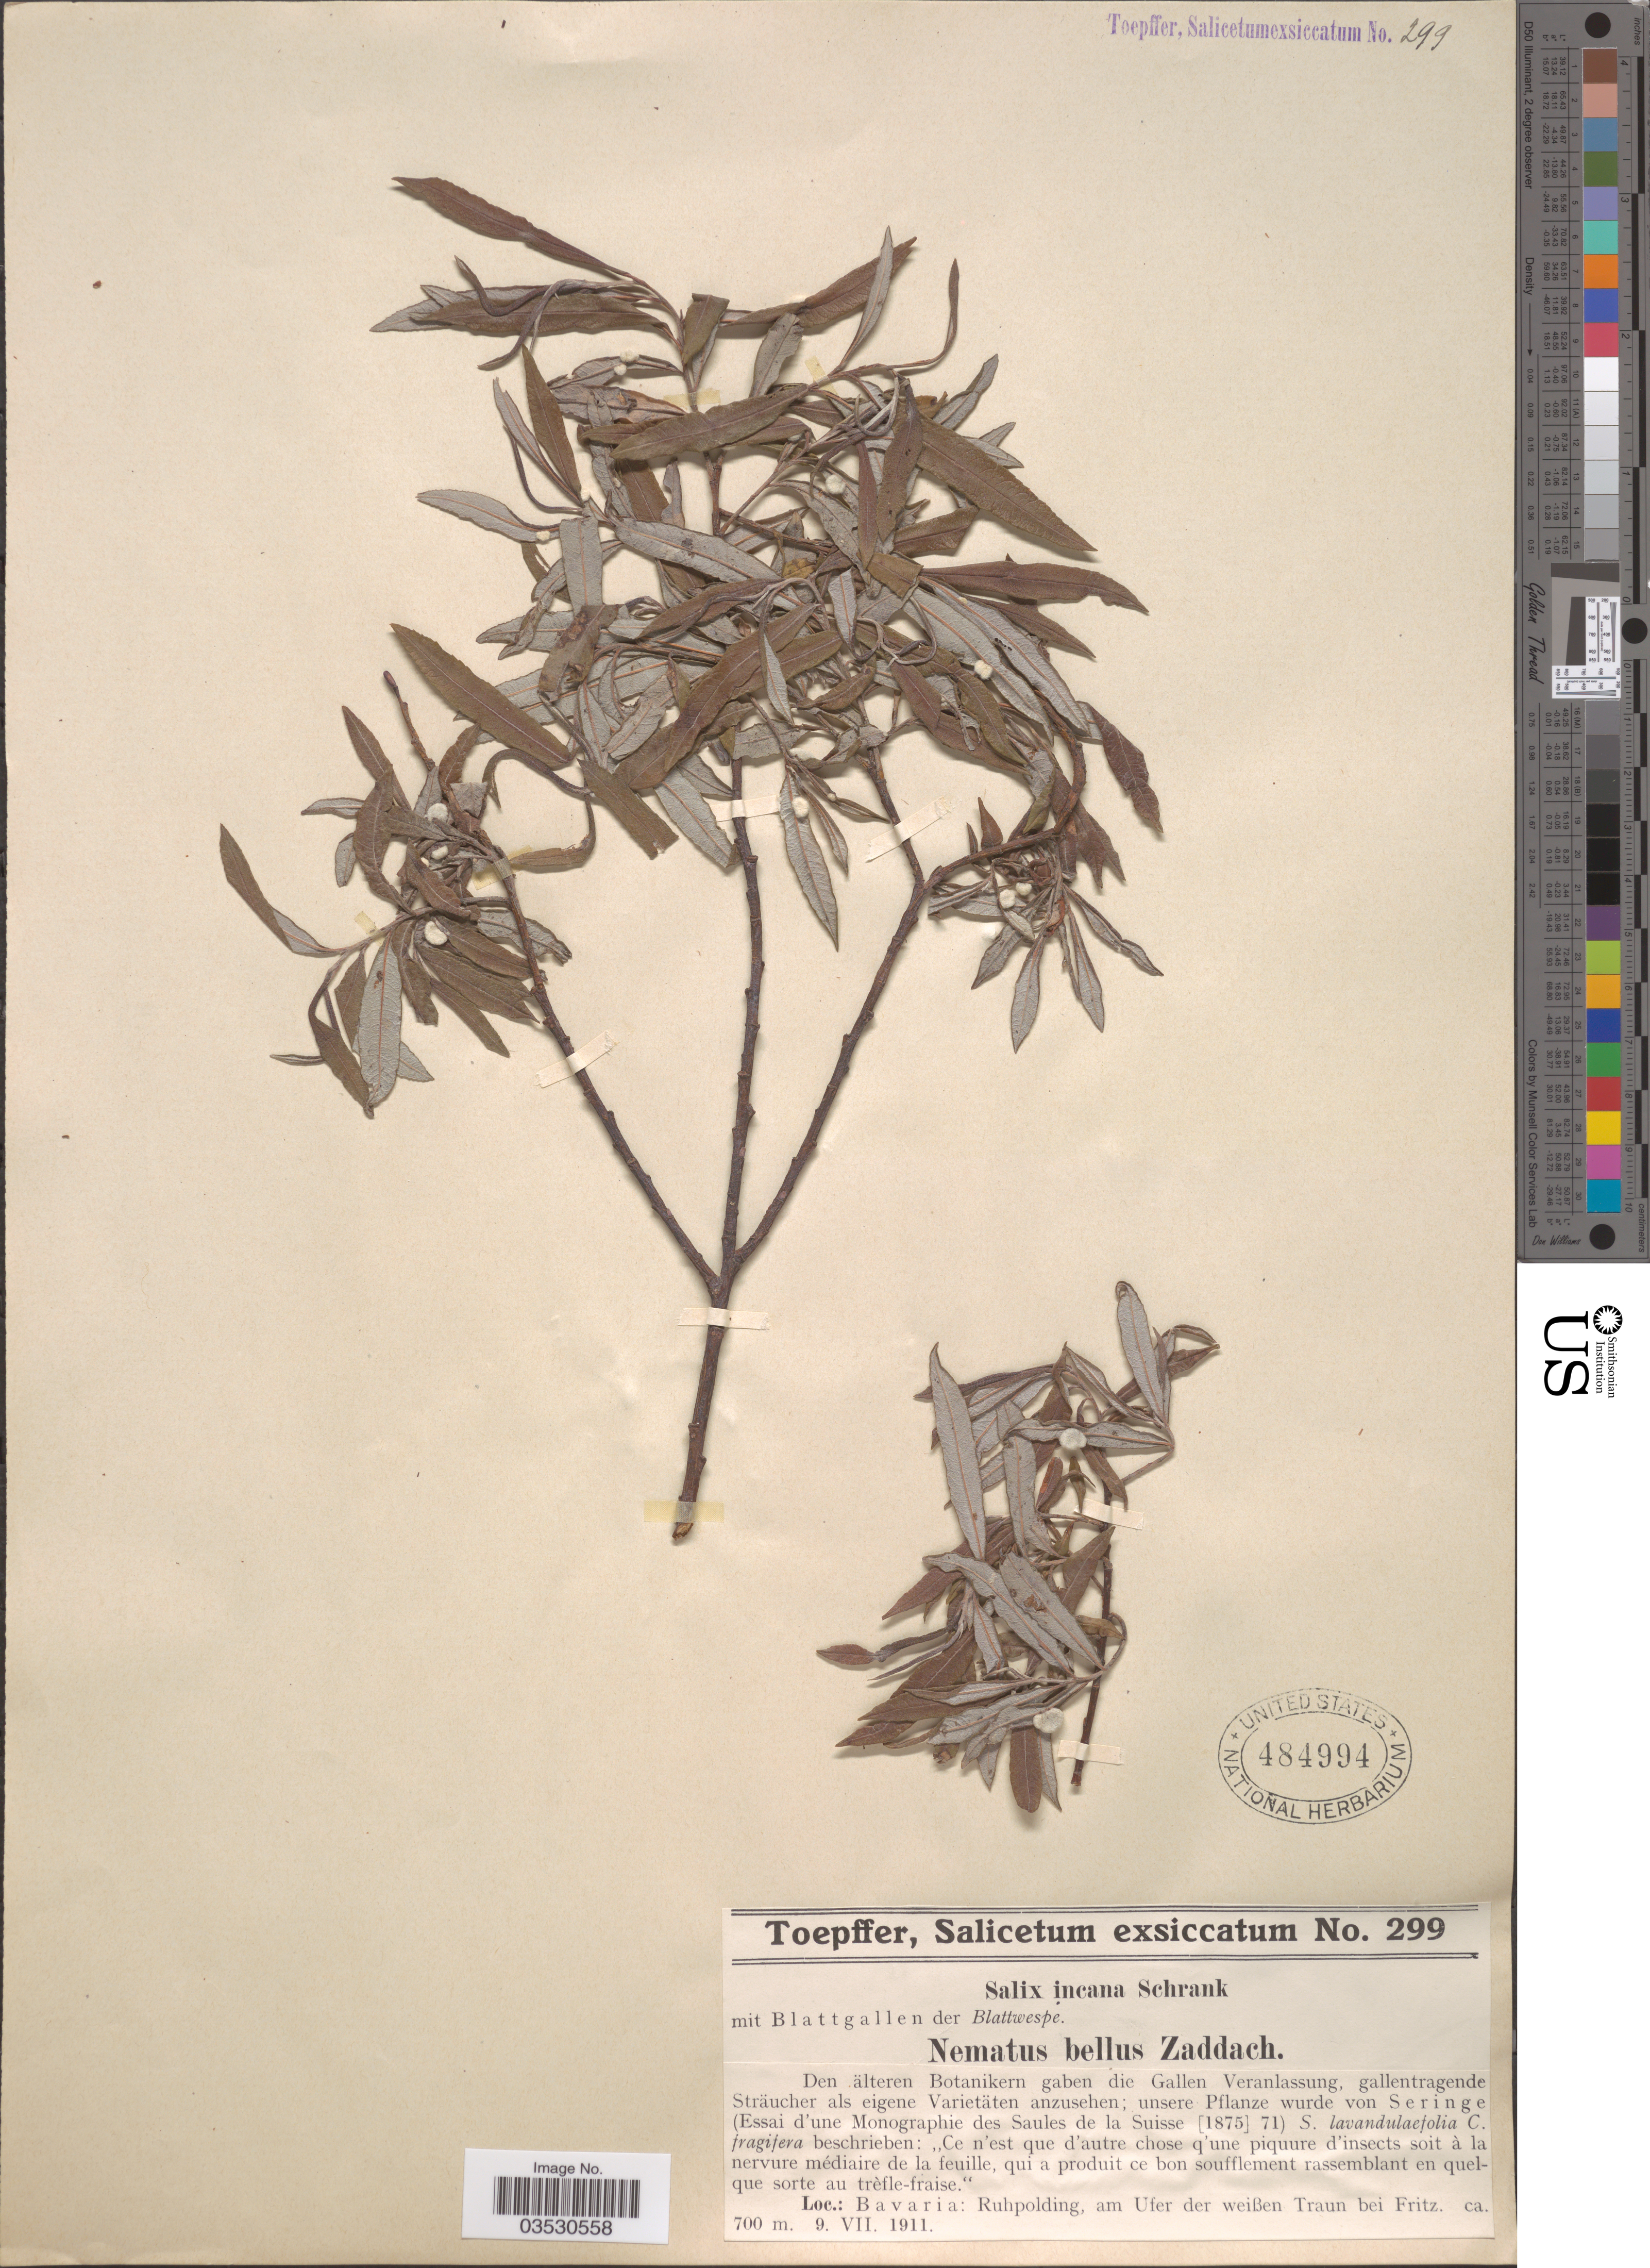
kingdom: Plantae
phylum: Tracheophyta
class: Magnoliopsida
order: Malpighiales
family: Salicaceae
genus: Salix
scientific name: Salix incana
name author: Michx.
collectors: A. Toepffer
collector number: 299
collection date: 1911-07-09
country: Germany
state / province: Bayern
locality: Bavaria: Ruhpolding, am Ufer der weiben Traun bei Fritz.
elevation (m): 700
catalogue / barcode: US 484994